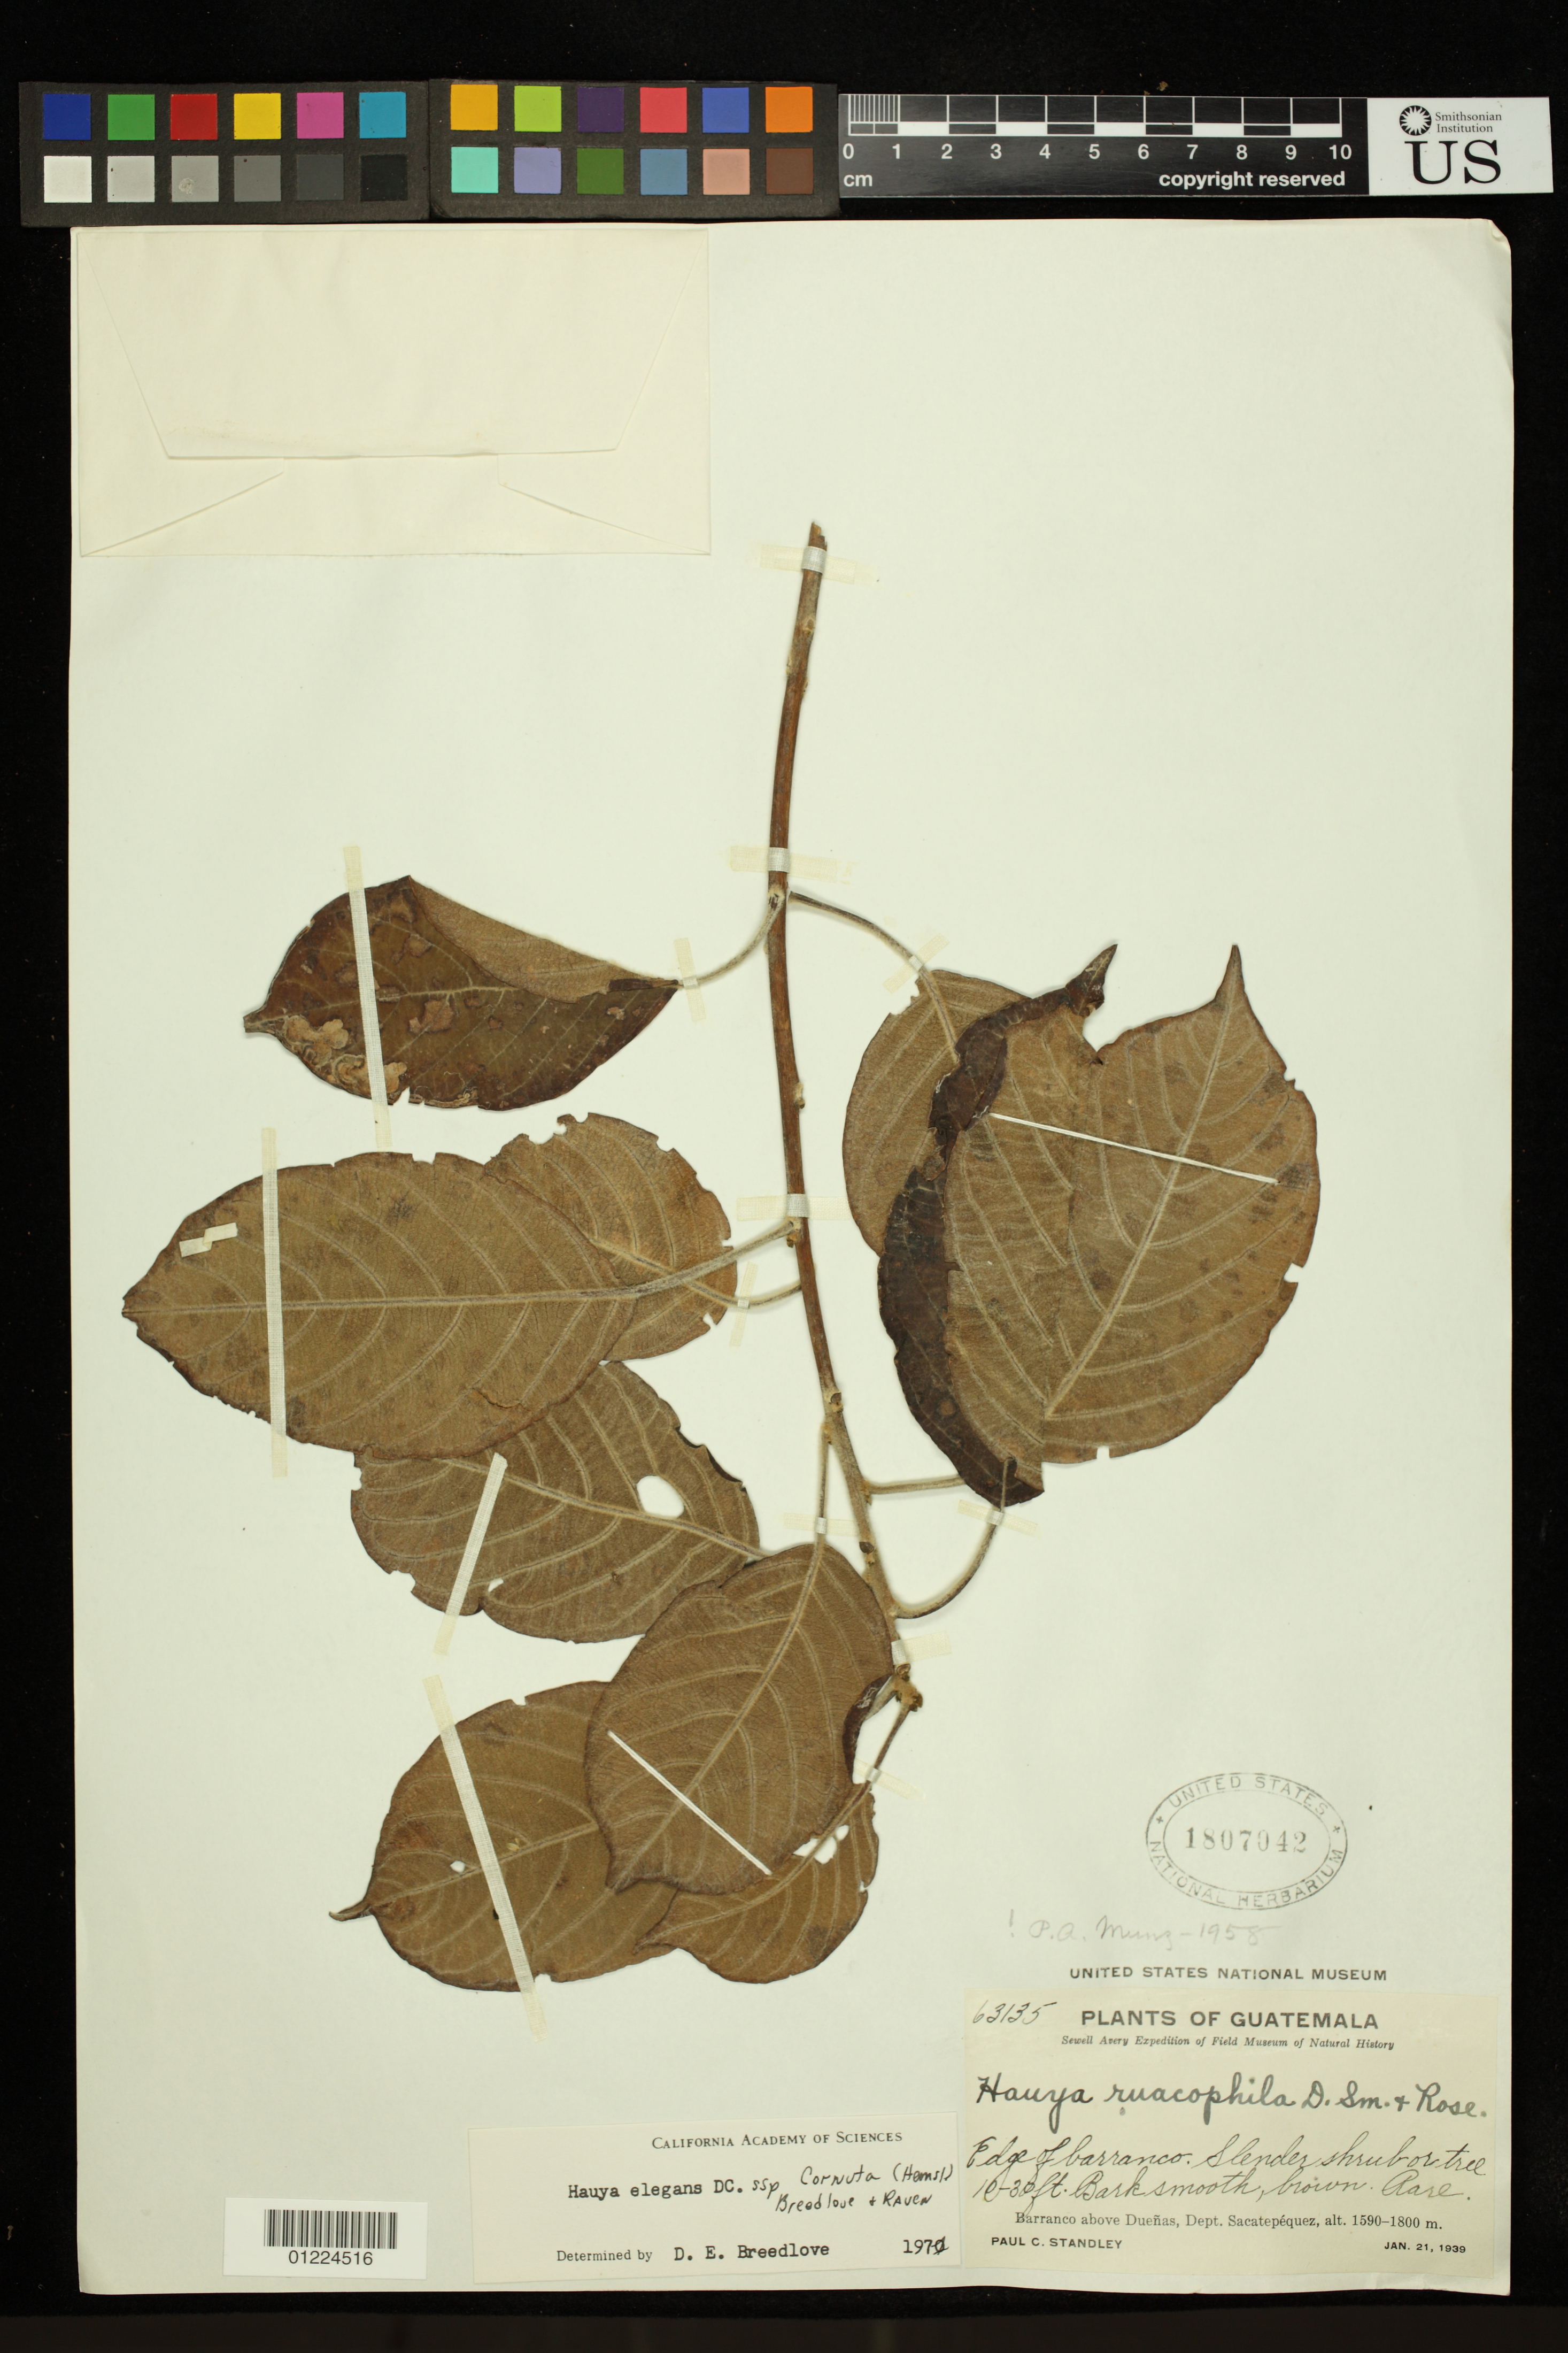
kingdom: Plantae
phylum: Tracheophyta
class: Magnoliopsida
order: Myrtales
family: Onagraceae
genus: Ludwigia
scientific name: Ludwigia hyssopifolia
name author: (G. Don) Exell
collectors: P. C. Standley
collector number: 63135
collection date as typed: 21 Jan 1939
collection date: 1939-01-21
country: Guatemala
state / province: Sacatepéquez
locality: Barranco above Duenas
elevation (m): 1590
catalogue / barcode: US 1807042